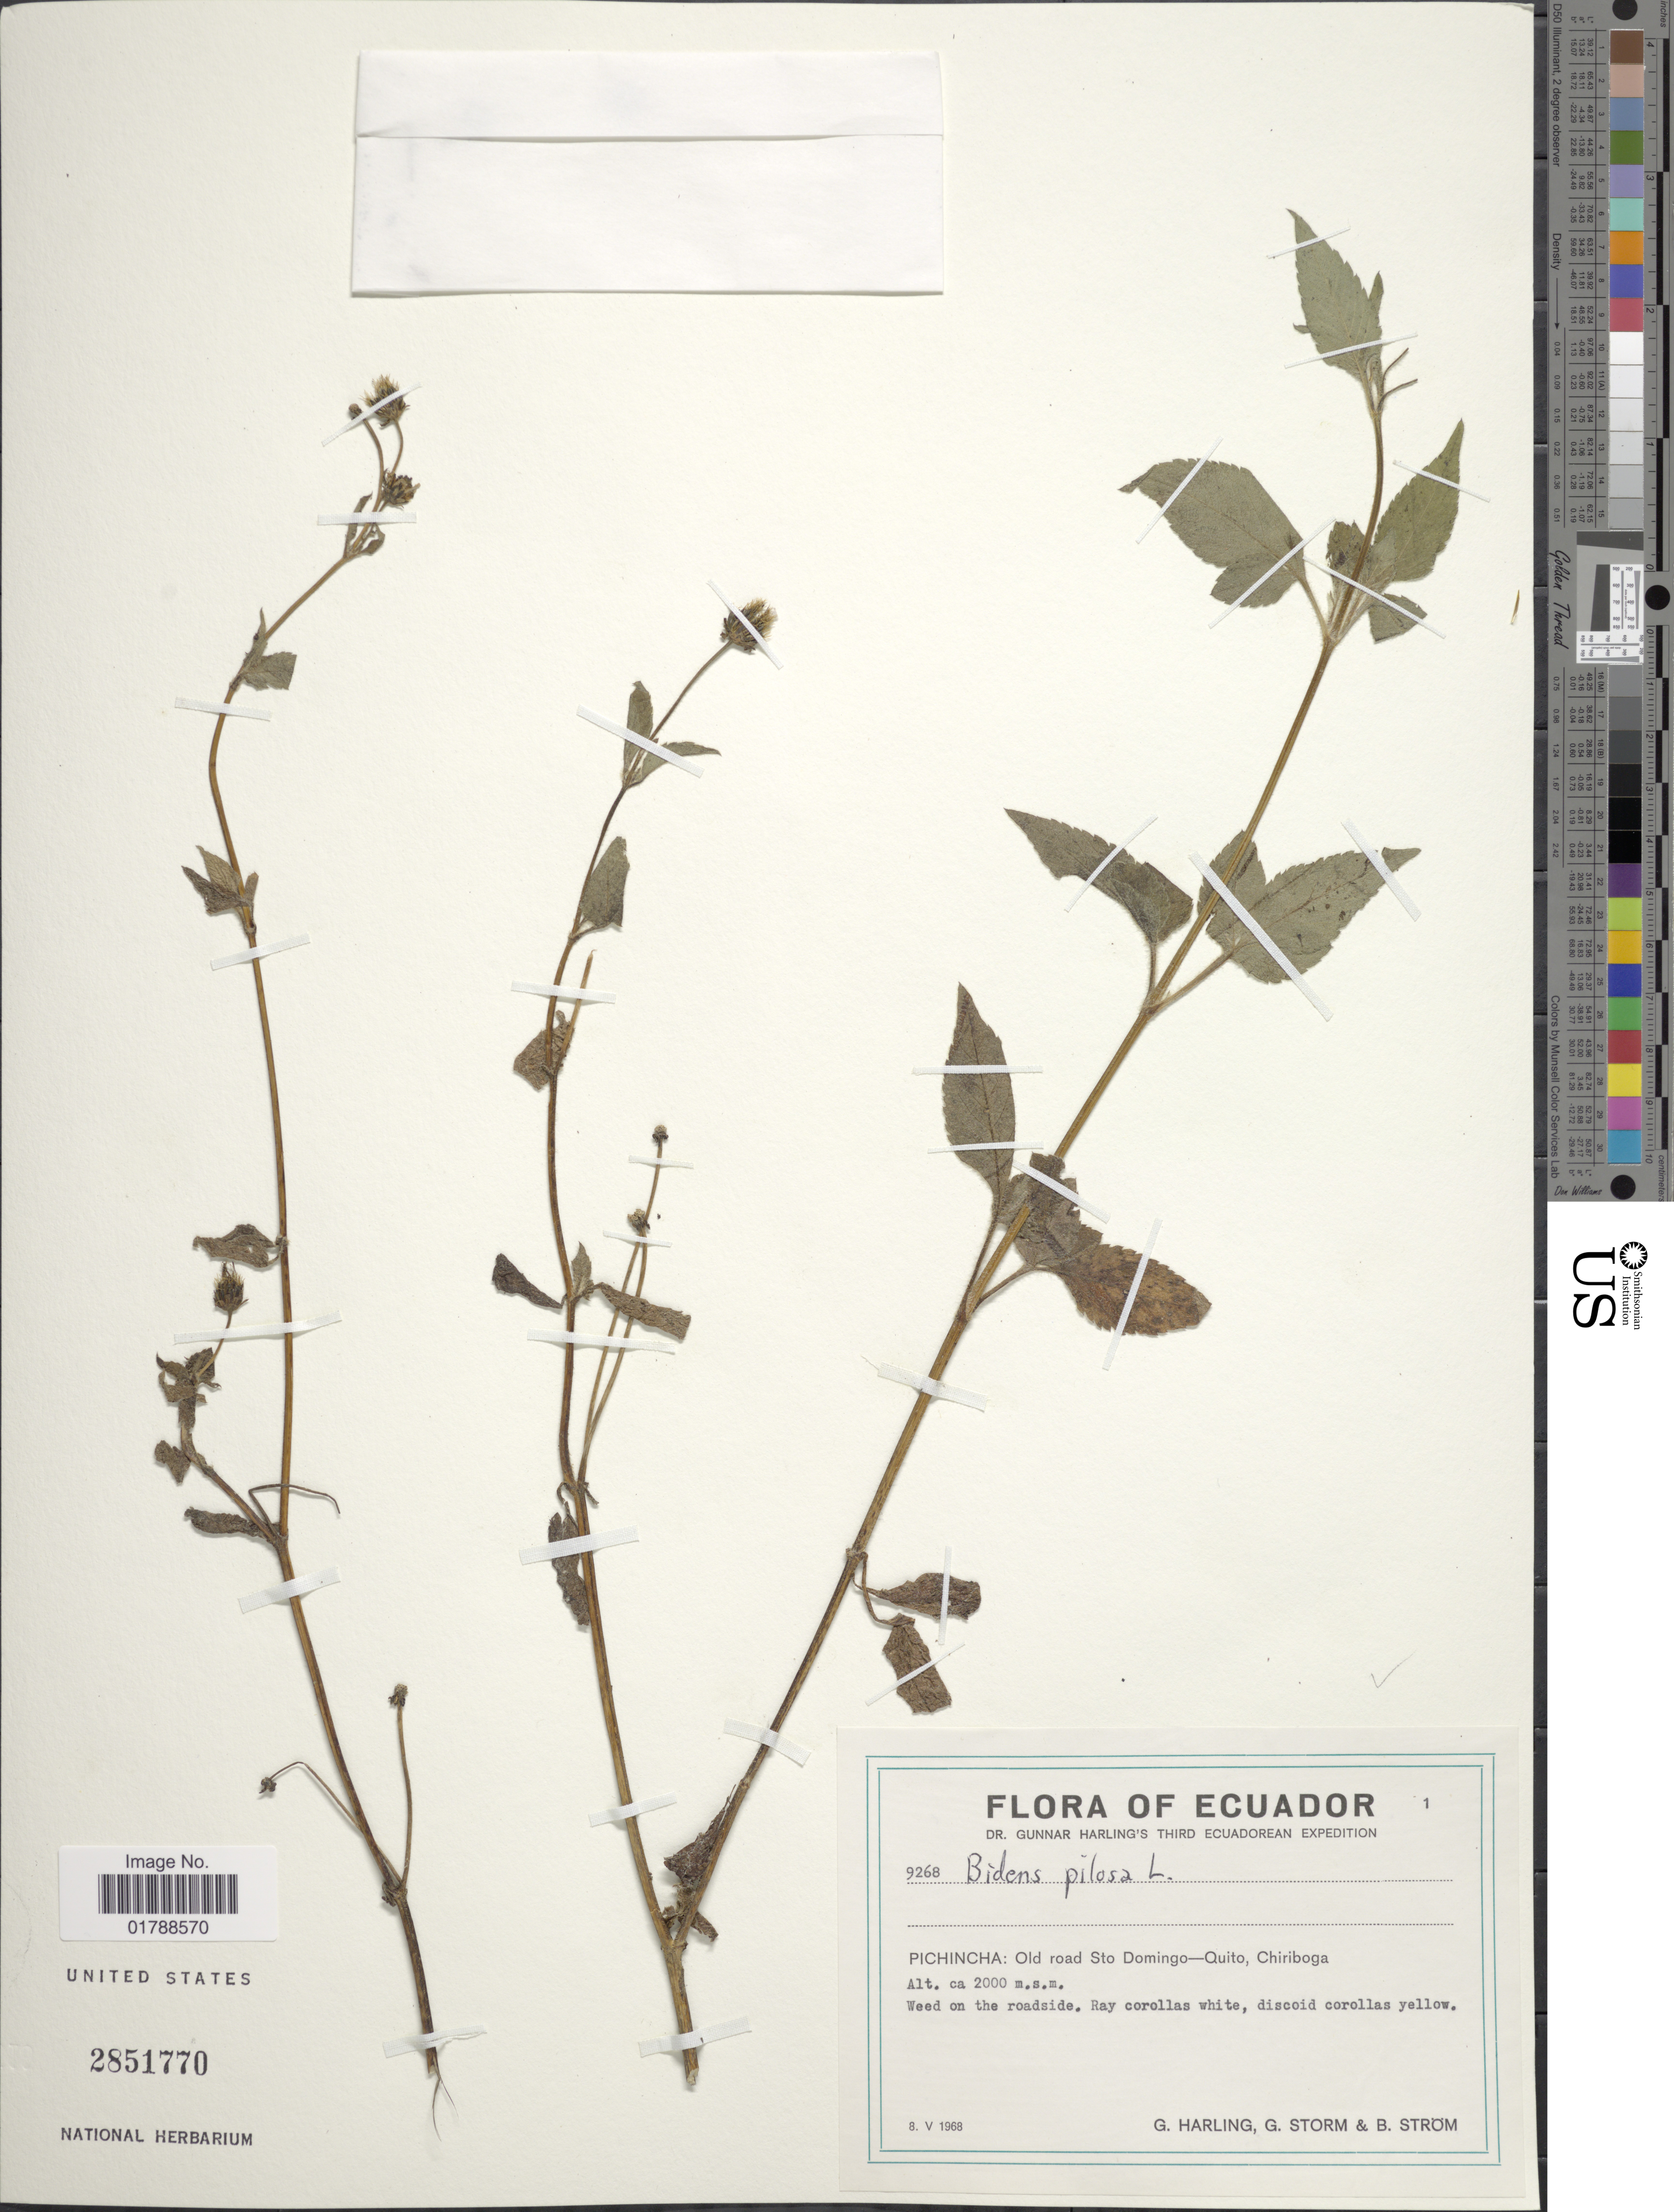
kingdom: Plantae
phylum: Tracheophyta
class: Magnoliopsida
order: Asterales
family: Asteraceae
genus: Bidens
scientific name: Bidens odorata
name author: Cav.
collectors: G. Harling, G. Storm & B. Ström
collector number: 9268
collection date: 1968-05-08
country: Ecuador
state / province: Pichincha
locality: Old road Sto Domingo-Quito, Chiriboga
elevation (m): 2000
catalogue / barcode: US 2851770